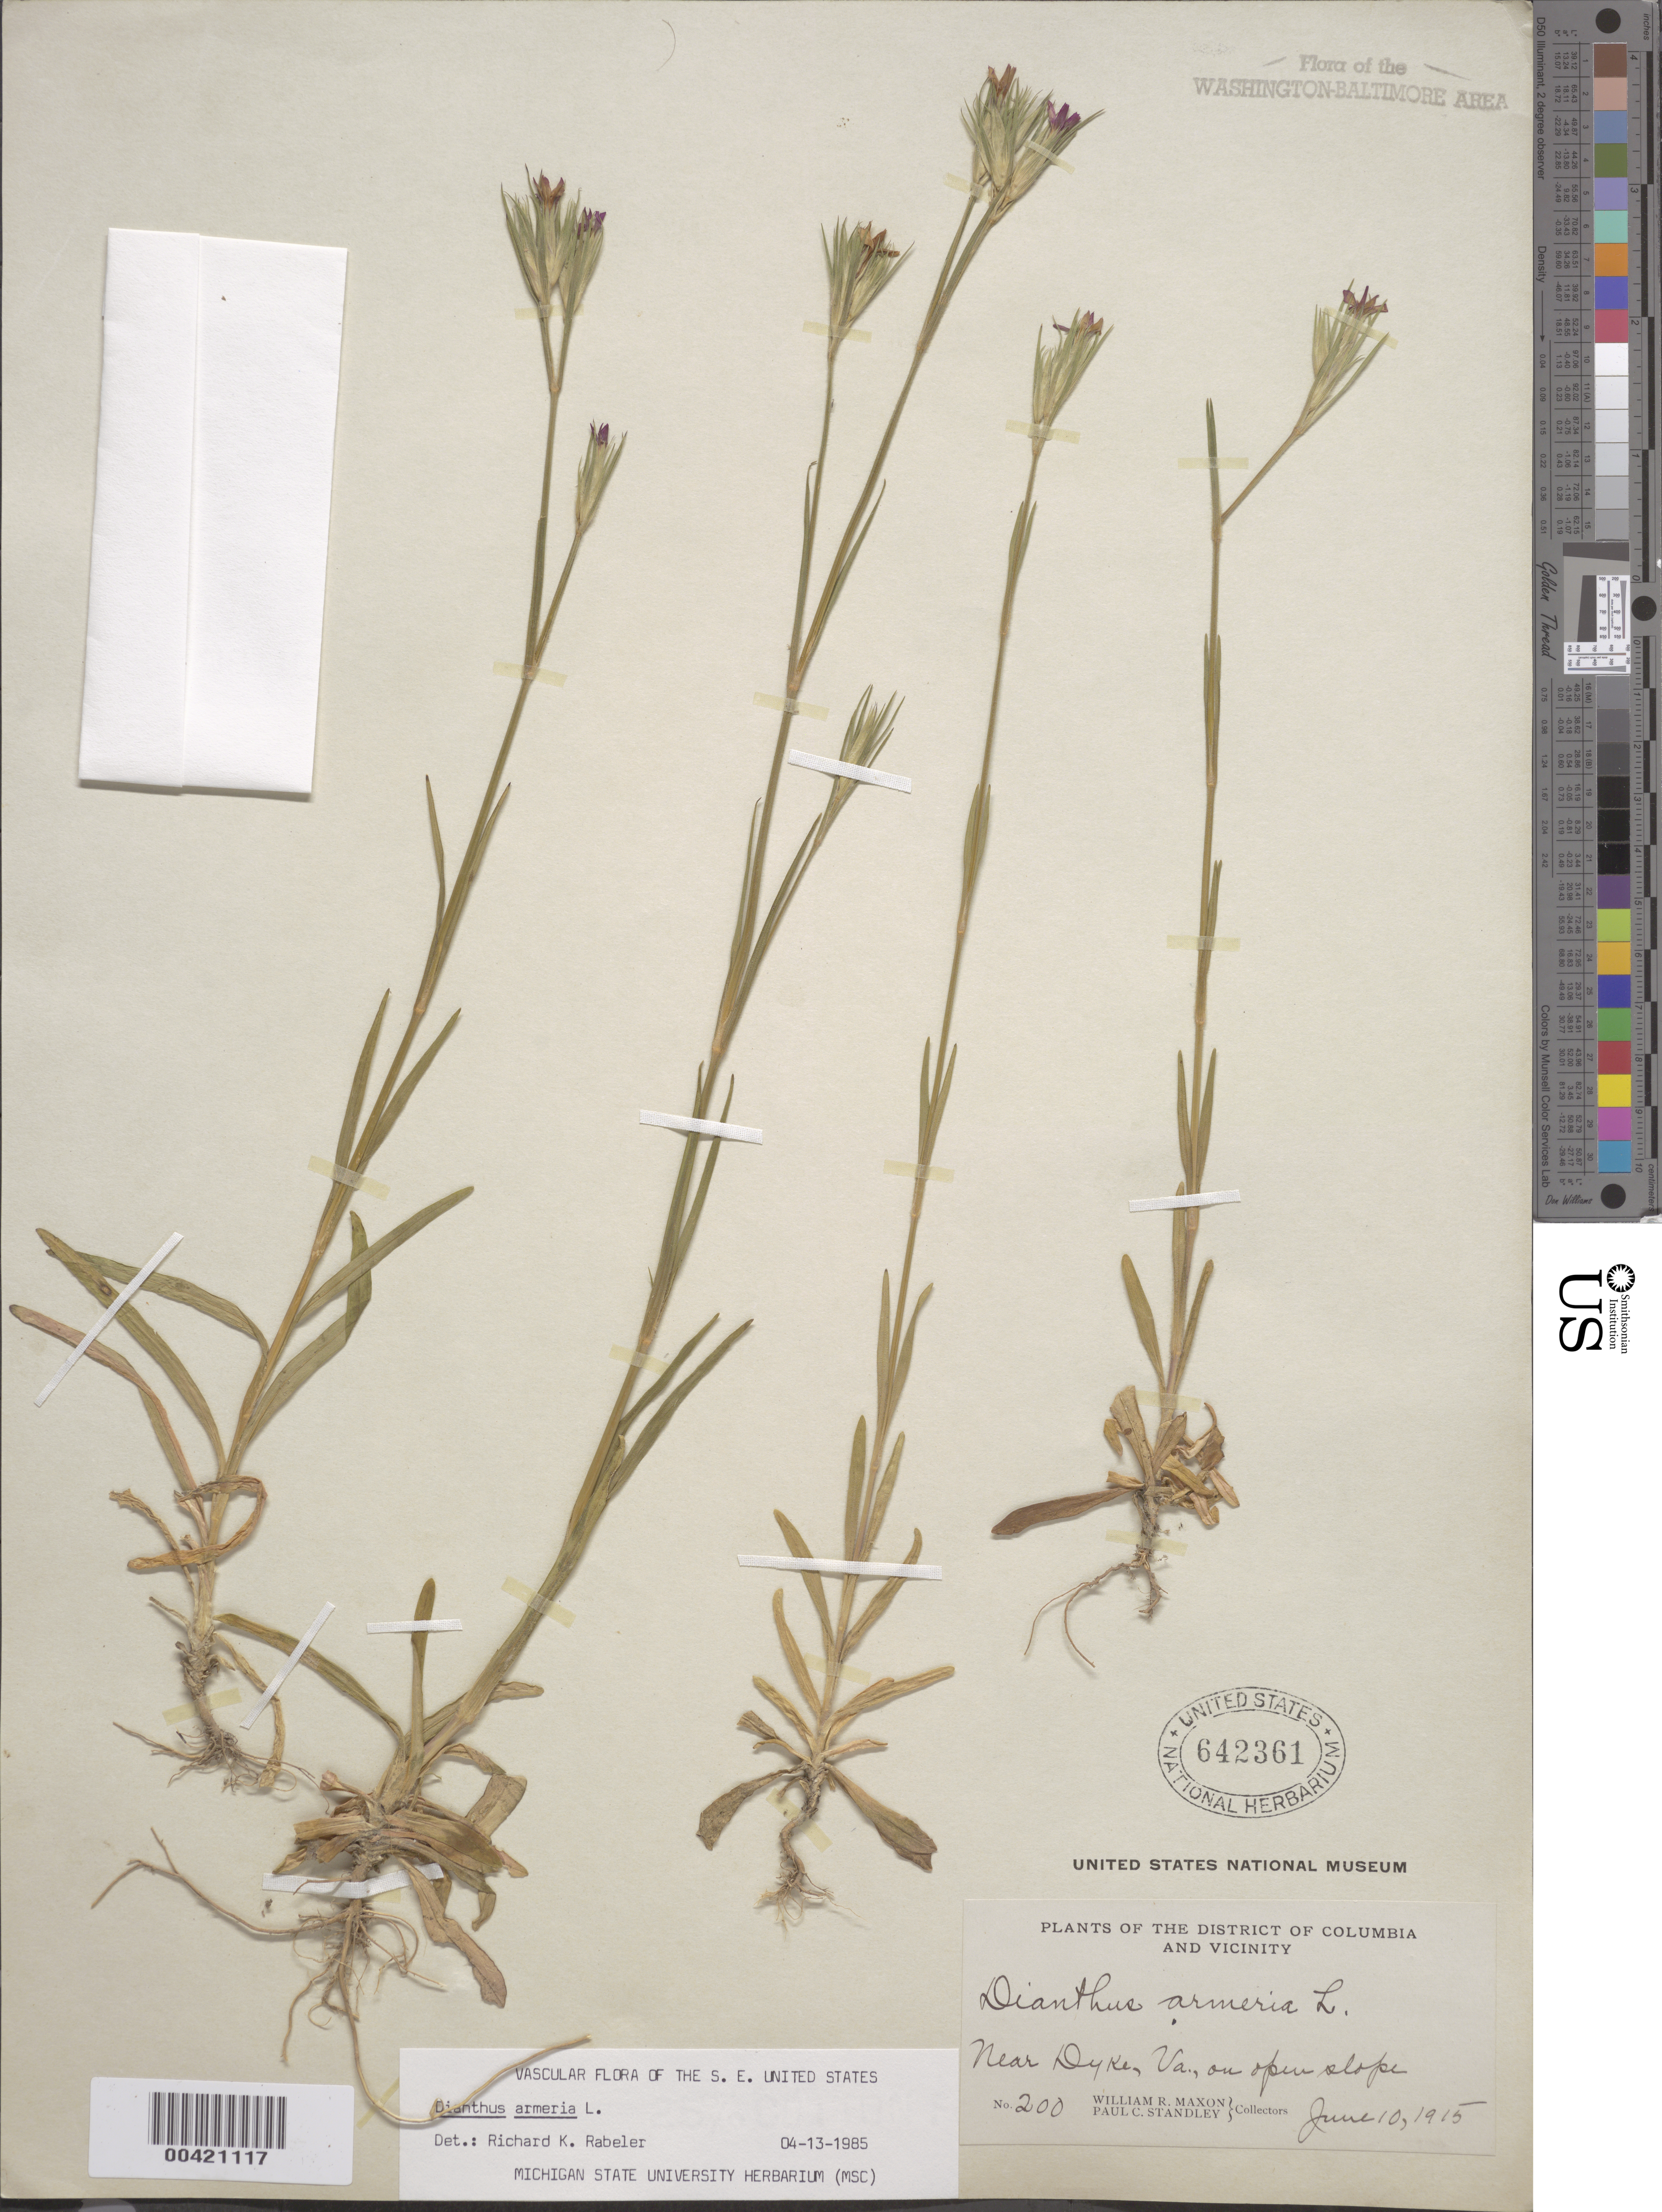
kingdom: Plantae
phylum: Tracheophyta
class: Magnoliopsida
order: Caryophyllales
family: Caryophyllaceae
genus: Dianthus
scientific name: Dianthus armeria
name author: L.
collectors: W. R. Maxon & P. C. Standley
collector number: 200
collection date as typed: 10 Jun 1915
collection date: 1915-06-10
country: United States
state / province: Virginia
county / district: Fairfax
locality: near Dyke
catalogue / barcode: US 642361